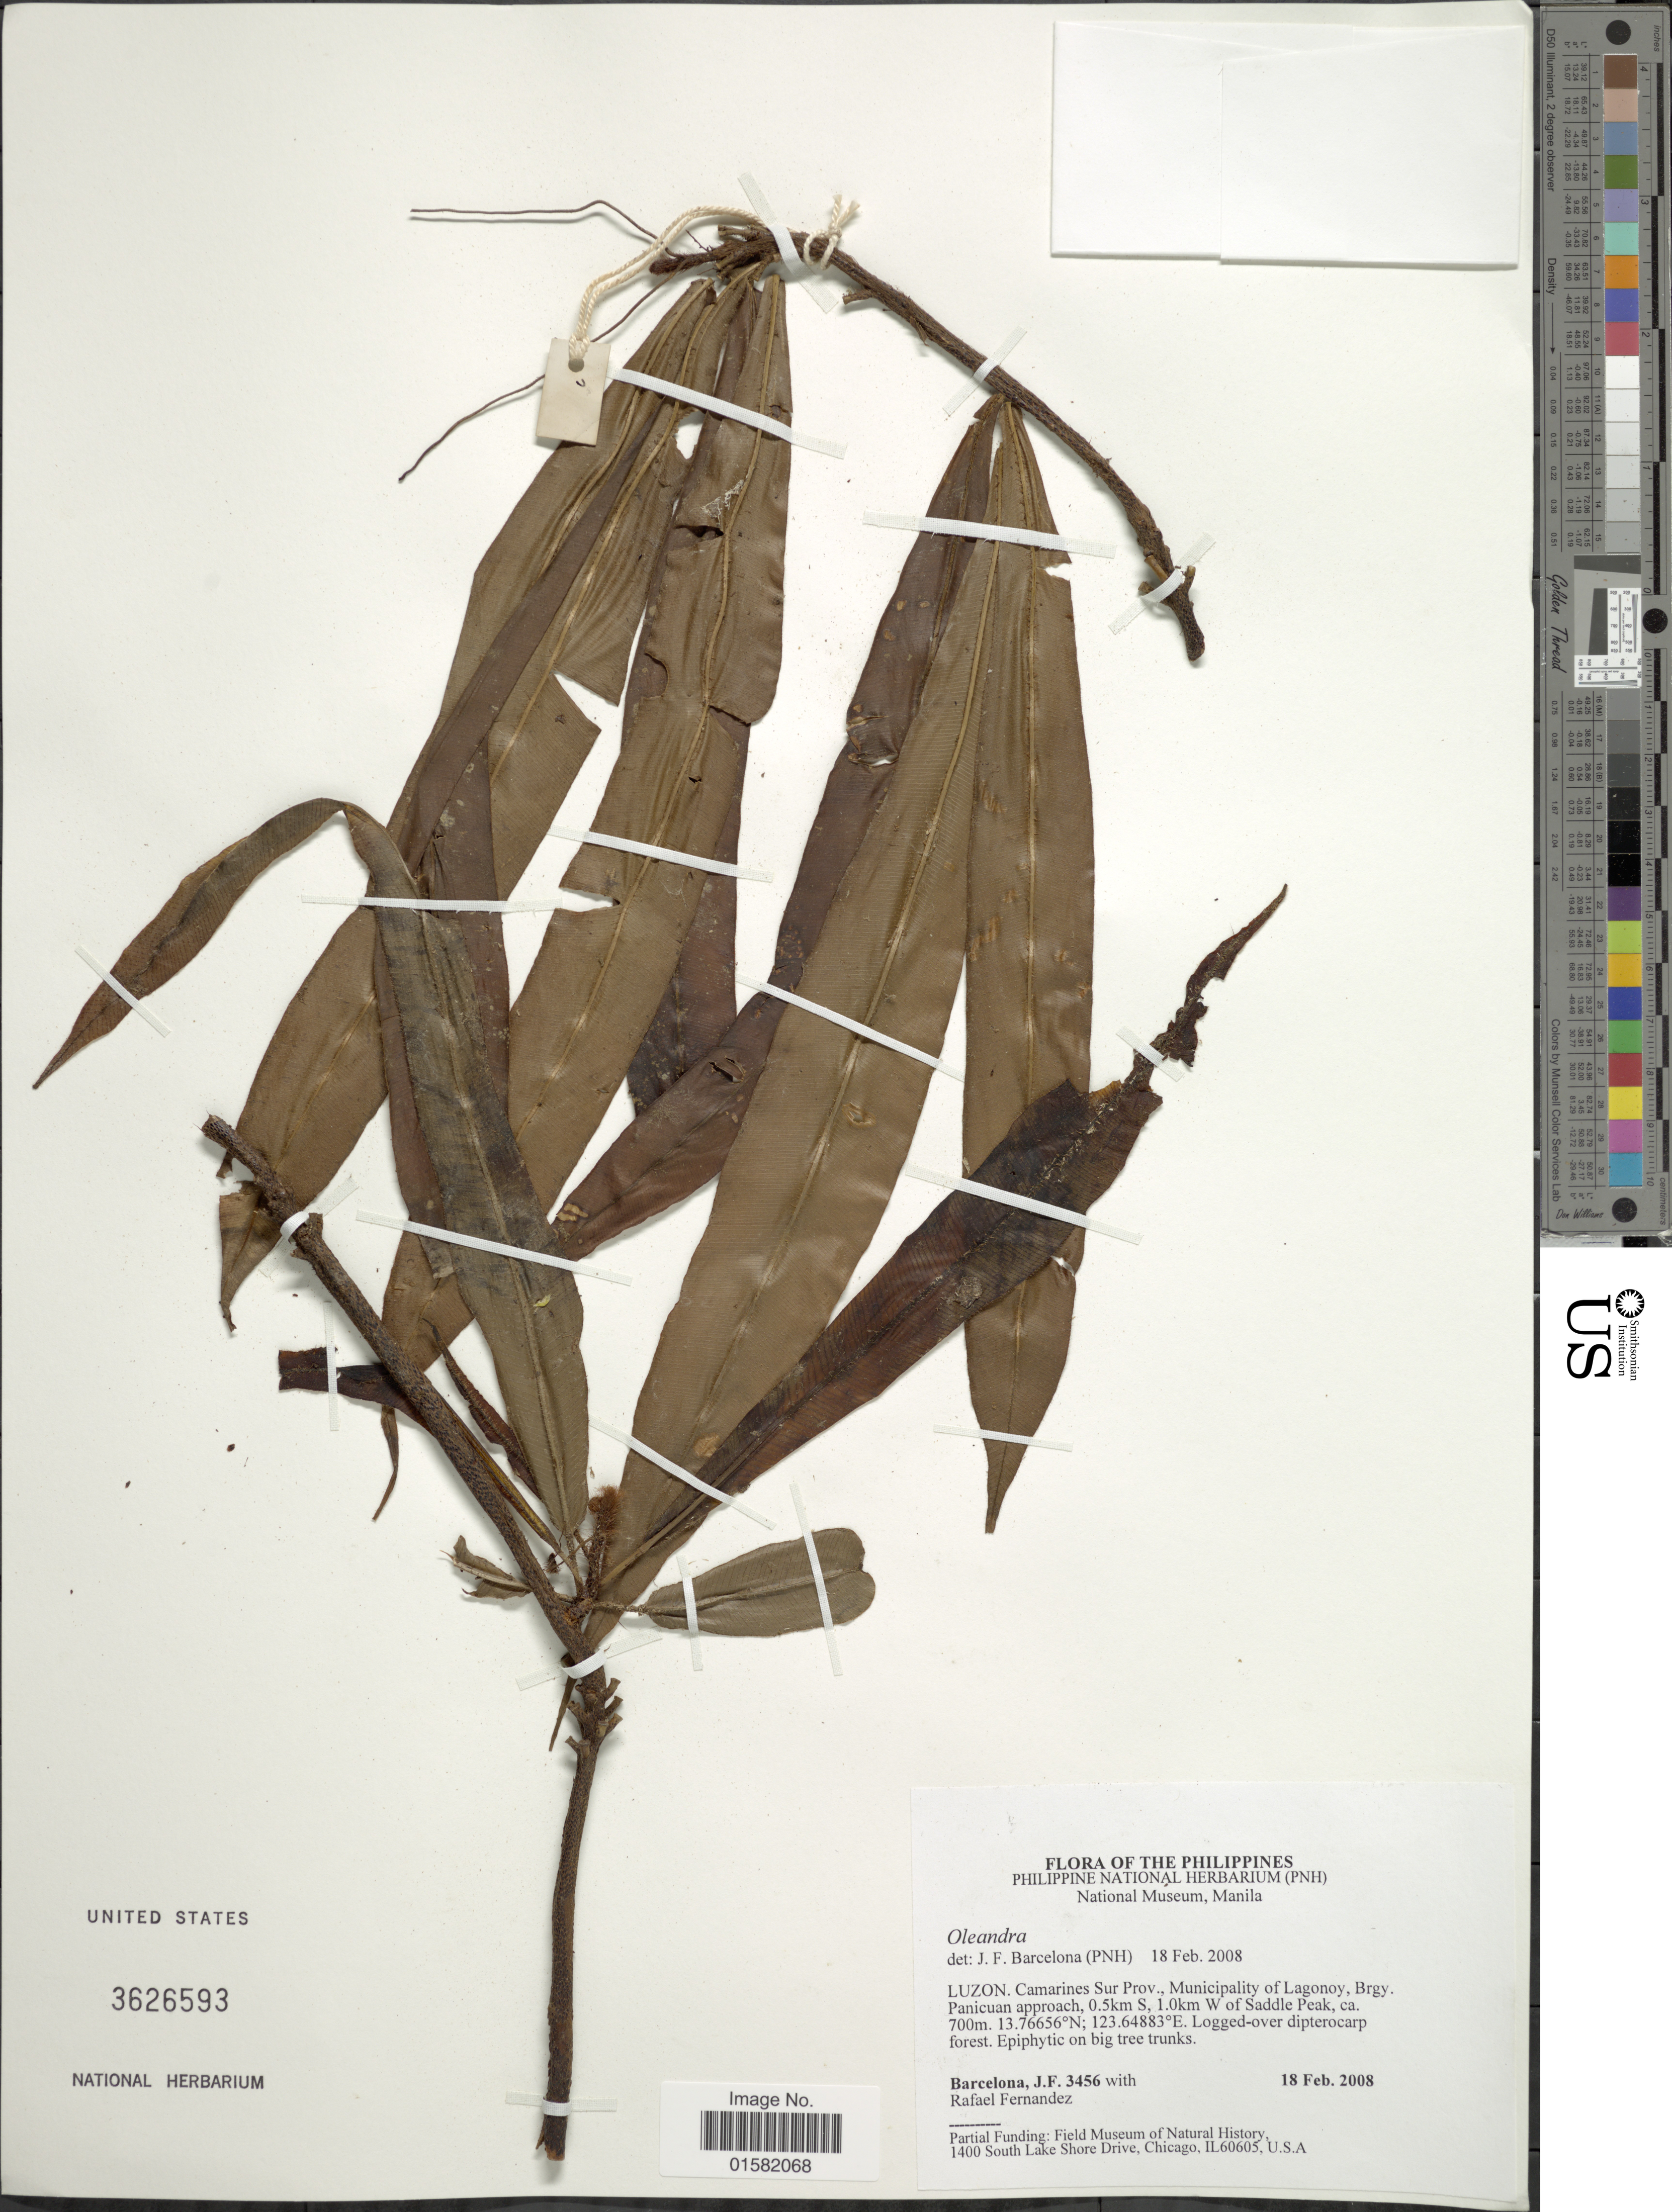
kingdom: Plantae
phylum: Tracheophyta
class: Polypodiopsida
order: Polypodiales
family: Oleandraceae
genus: Oleandra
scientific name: Oleandra sp.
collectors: J. F. Barcelona & R. Fernandez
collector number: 3456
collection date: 2008-02-18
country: Philippines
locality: The Philippines, Luzon. Camarines Sur Prov., Municipality of Lagonoy, Brgy. Panicuan approach, 0.5km S, 1.0km W of Saddle Peak,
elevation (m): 700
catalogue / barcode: US 3626593